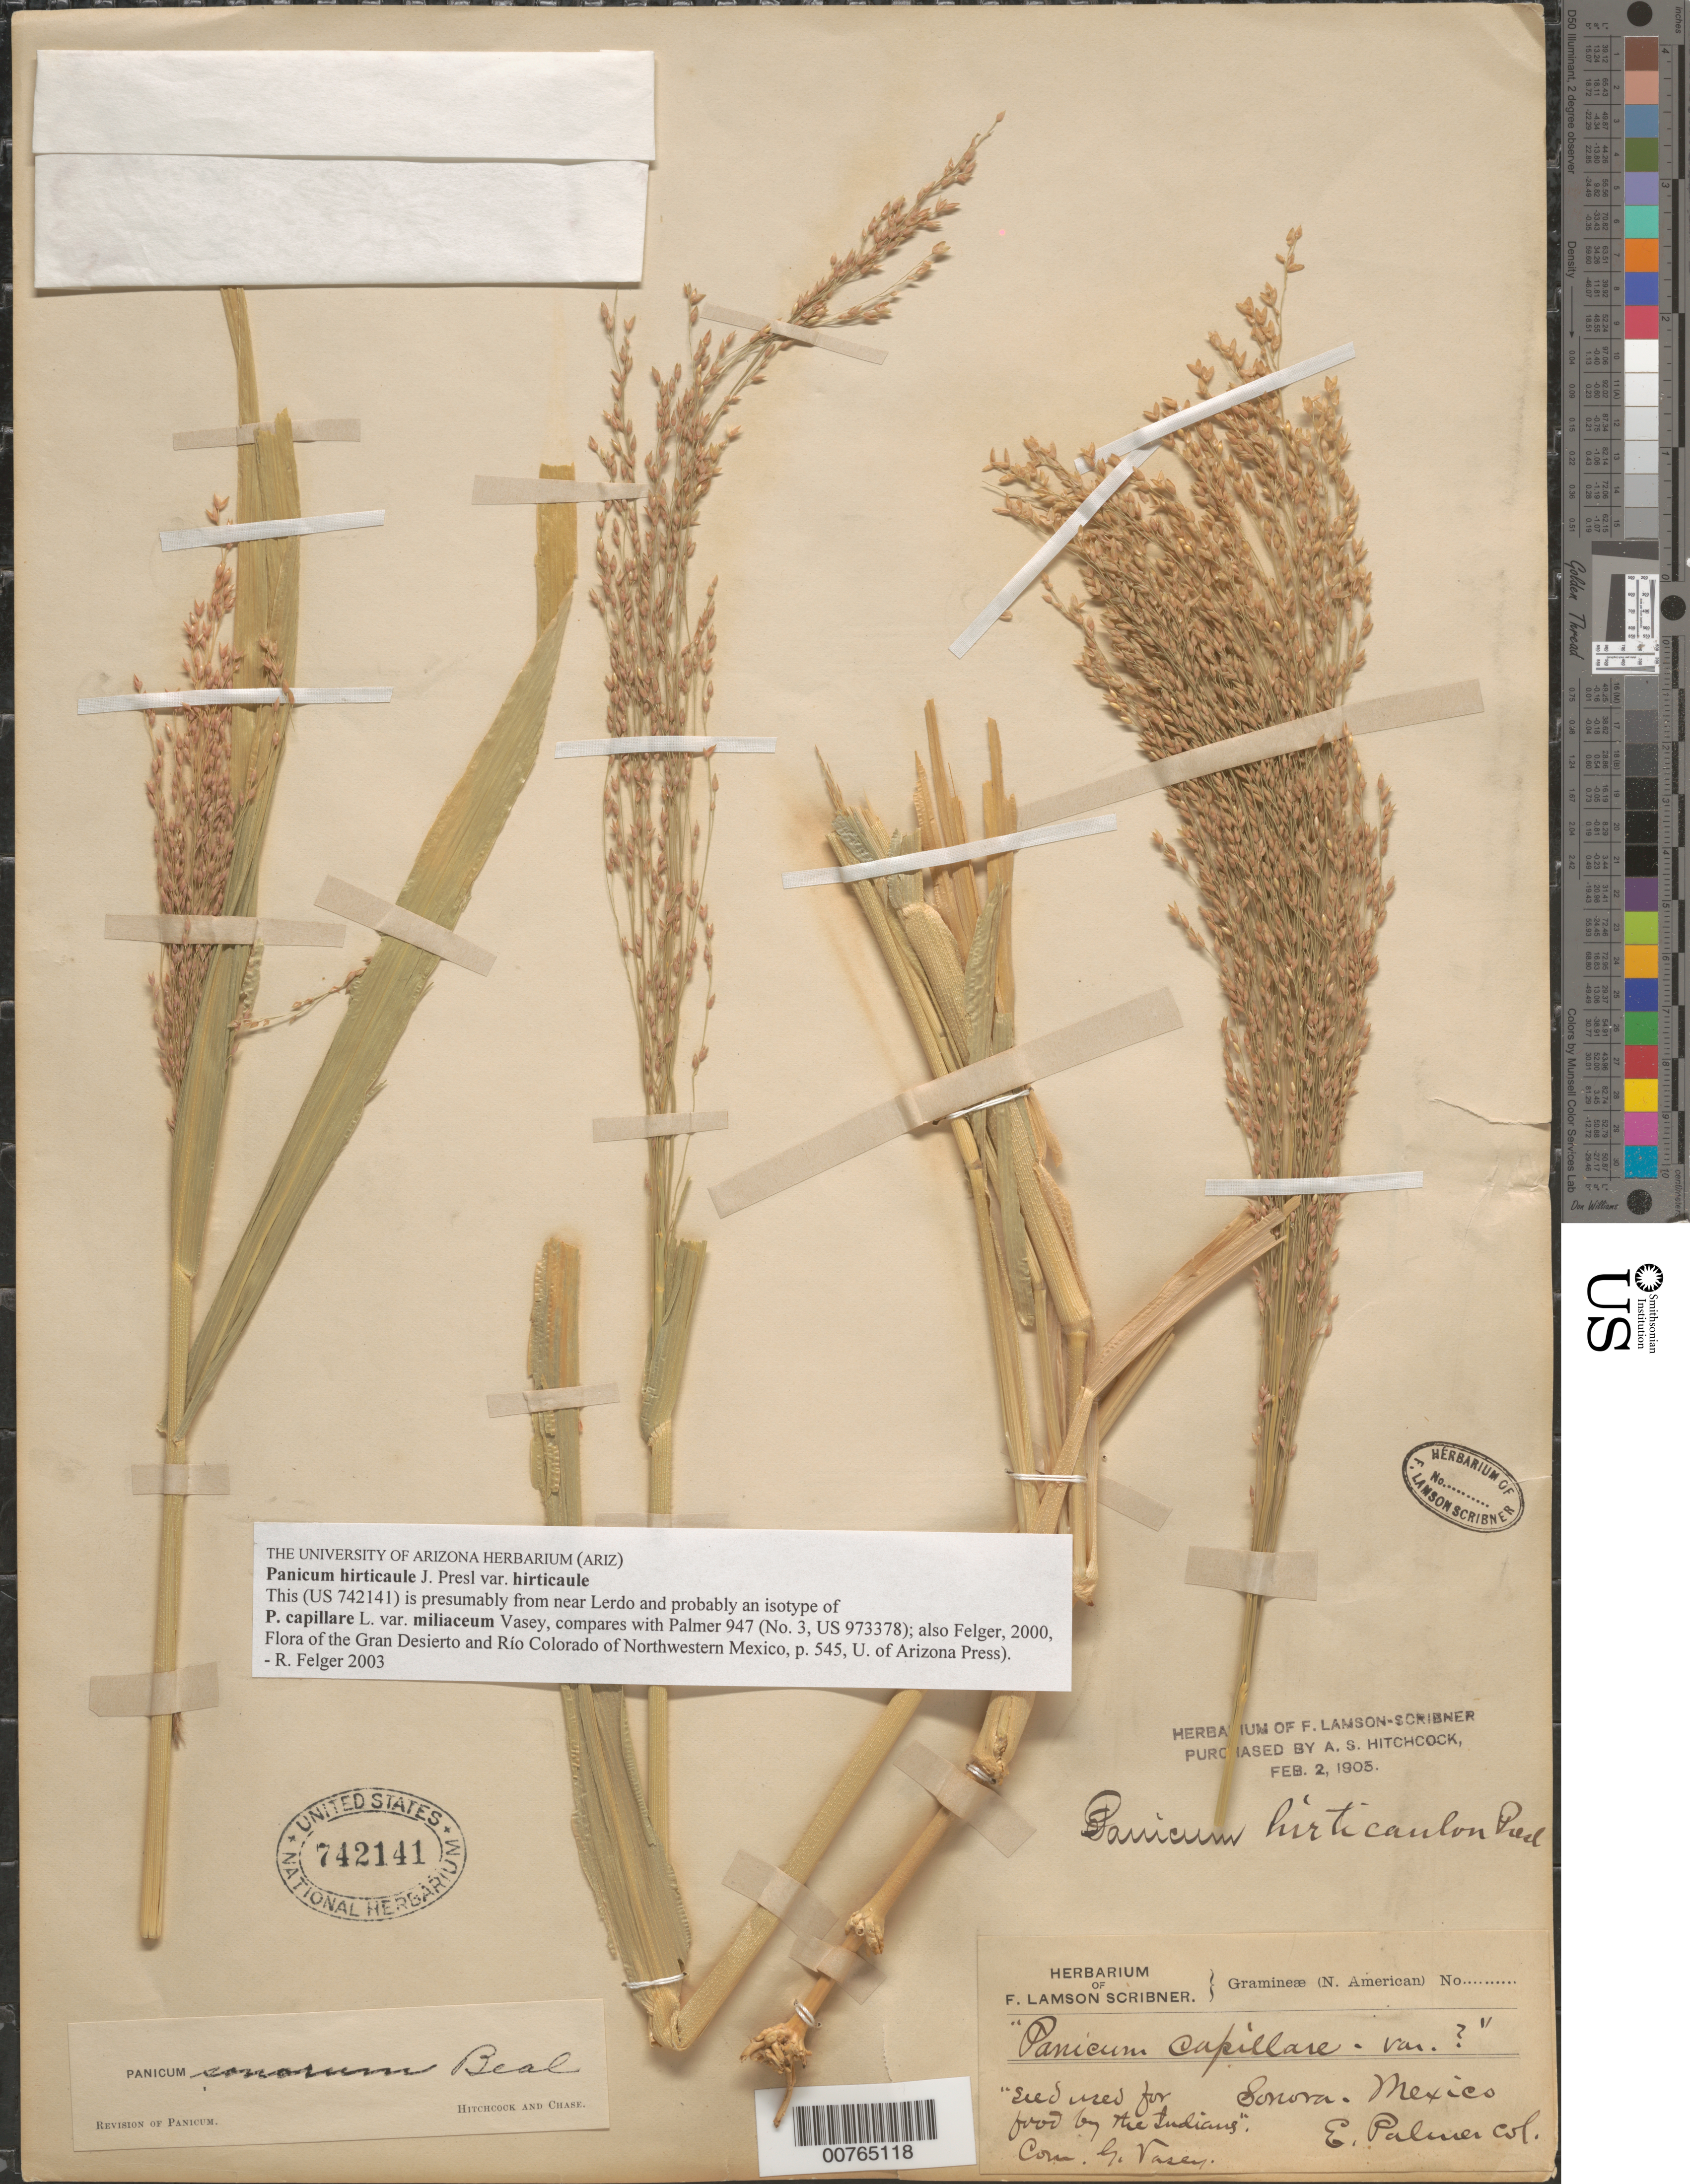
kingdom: Plantae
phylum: Tracheophyta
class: Liliopsida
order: Poales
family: Poaceae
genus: Panicum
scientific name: Panicum hirticaule var. hirticaule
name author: J. Presl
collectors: E. J. Palmer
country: Mexico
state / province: Sonora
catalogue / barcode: US 742141